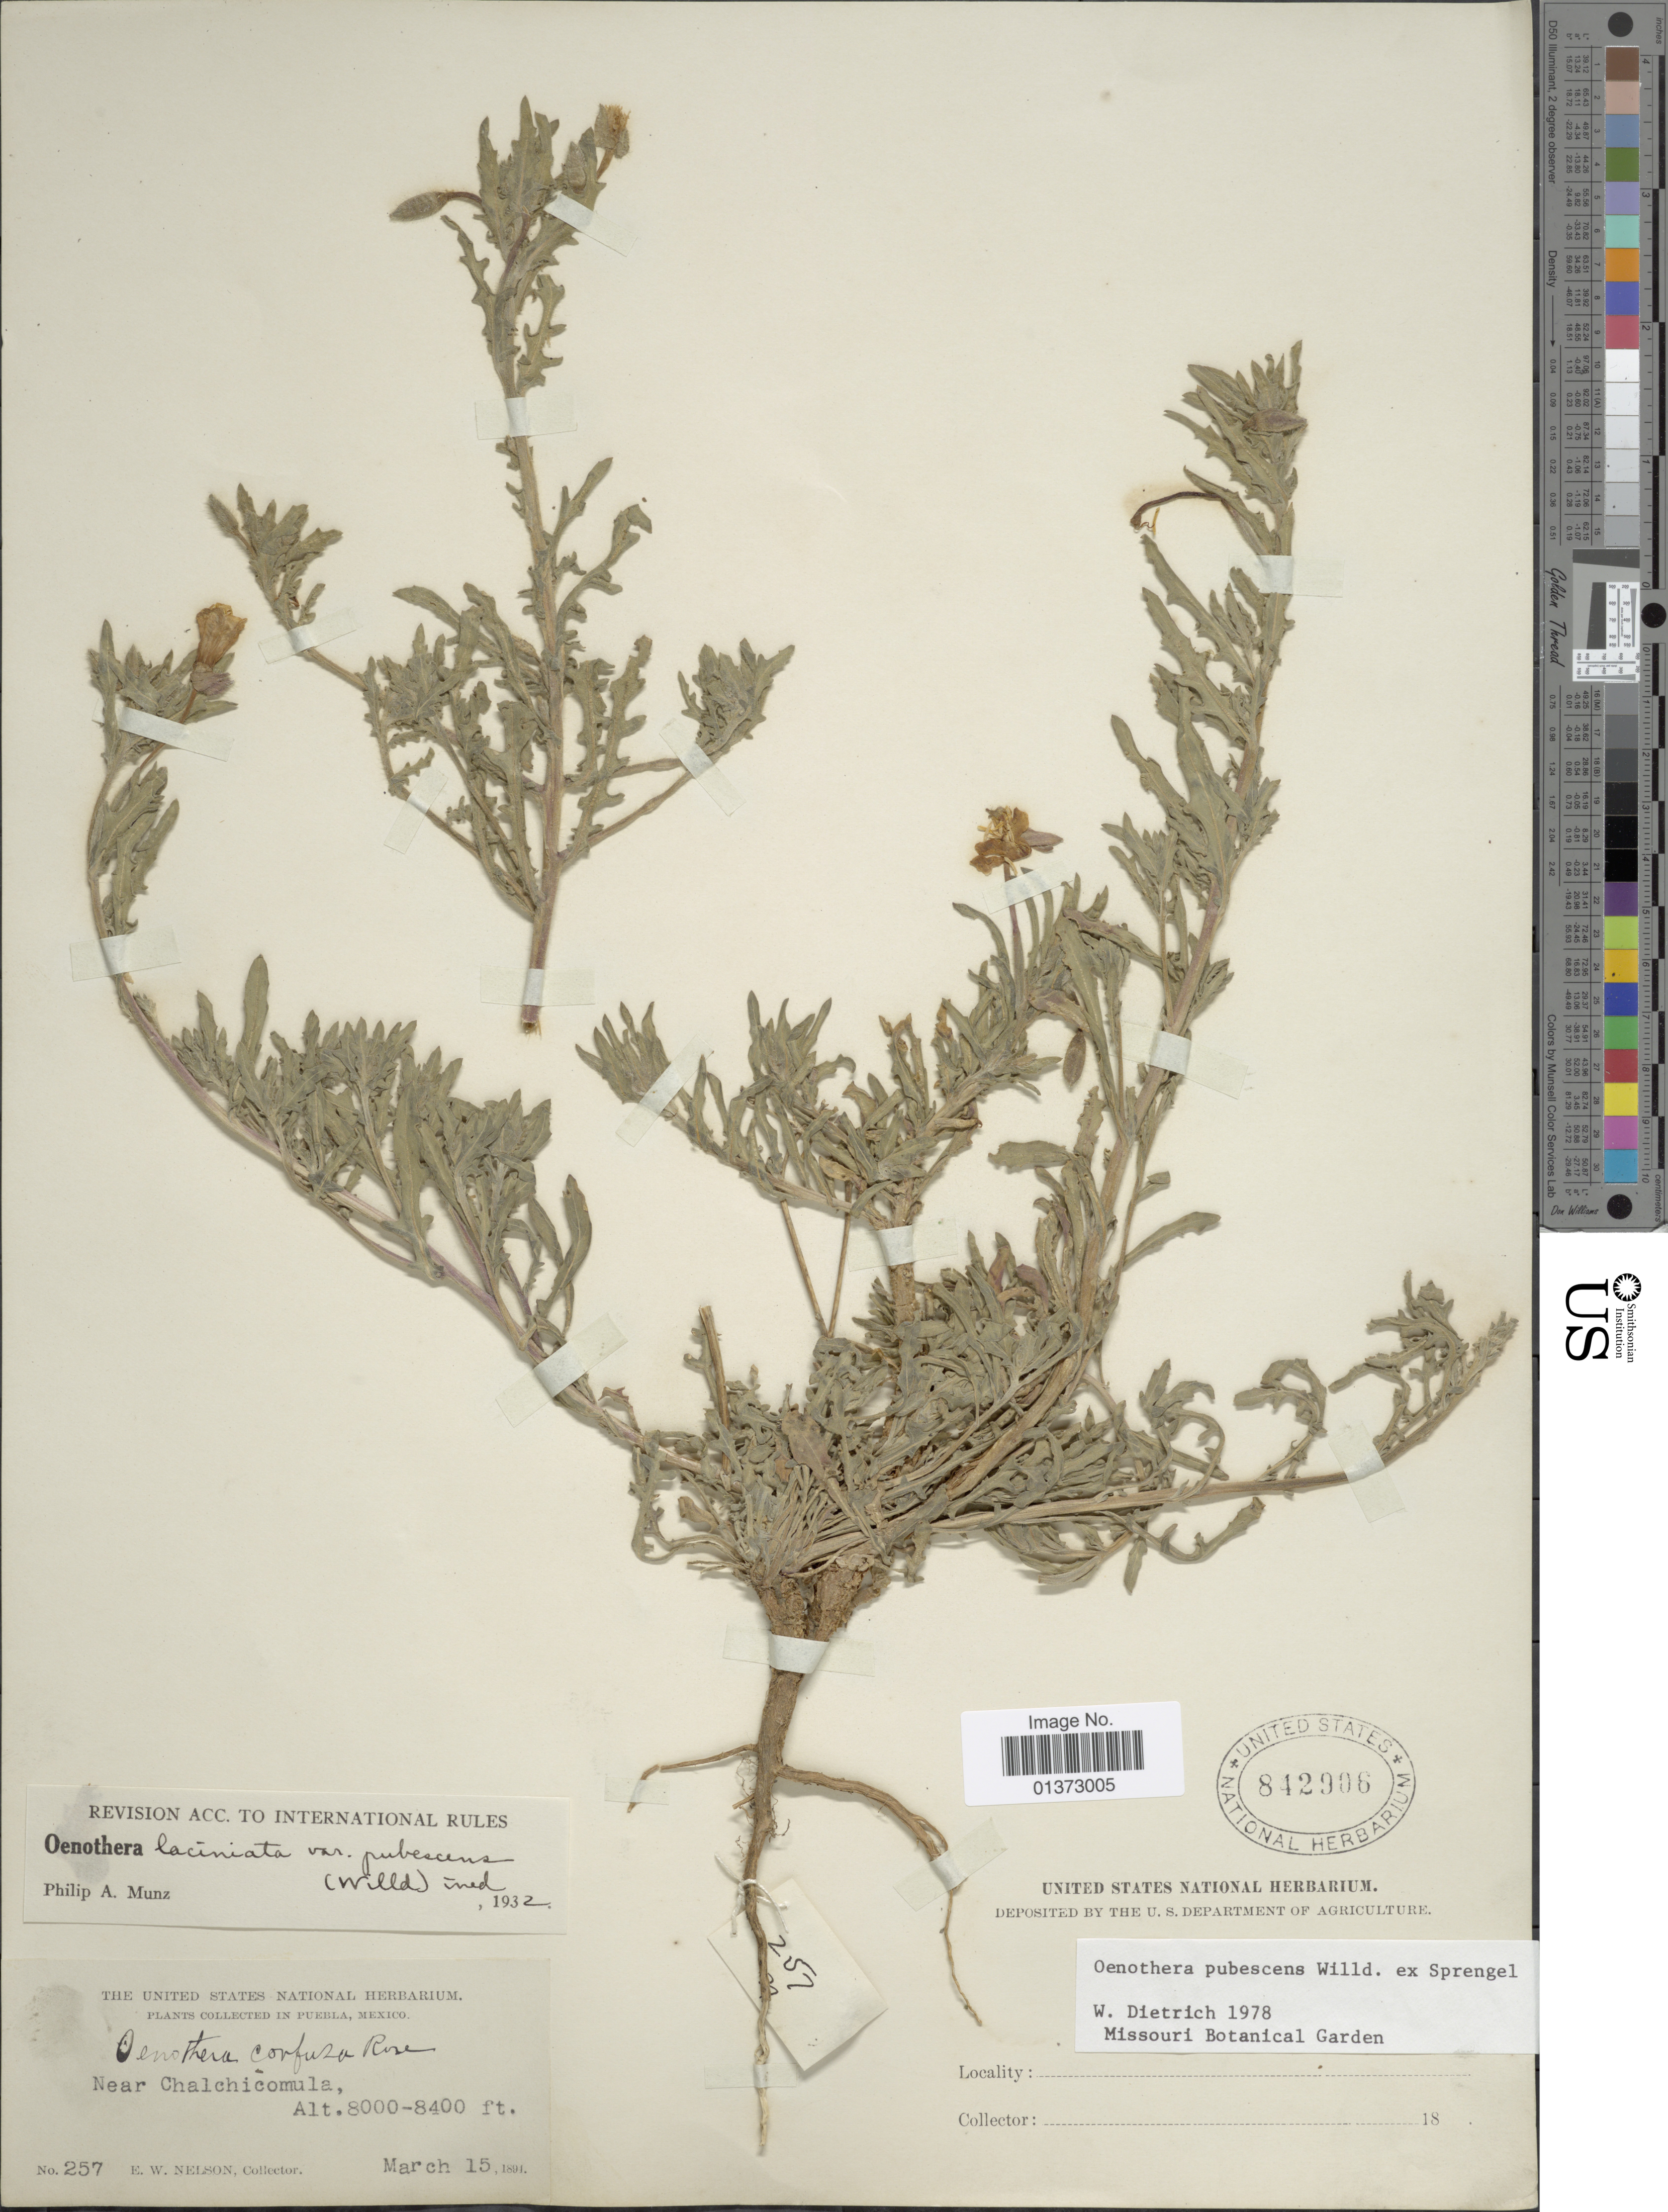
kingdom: Plantae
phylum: Tracheophyta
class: Magnoliopsida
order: Myrtales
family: Onagraceae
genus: Oenothera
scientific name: Oenothera pubescens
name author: Willd. ex Spreng.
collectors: E. W. Nelson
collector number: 257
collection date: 1891-03-15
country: Mexico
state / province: Puebla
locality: Near Chalchicomula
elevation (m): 2438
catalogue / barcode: US 842906